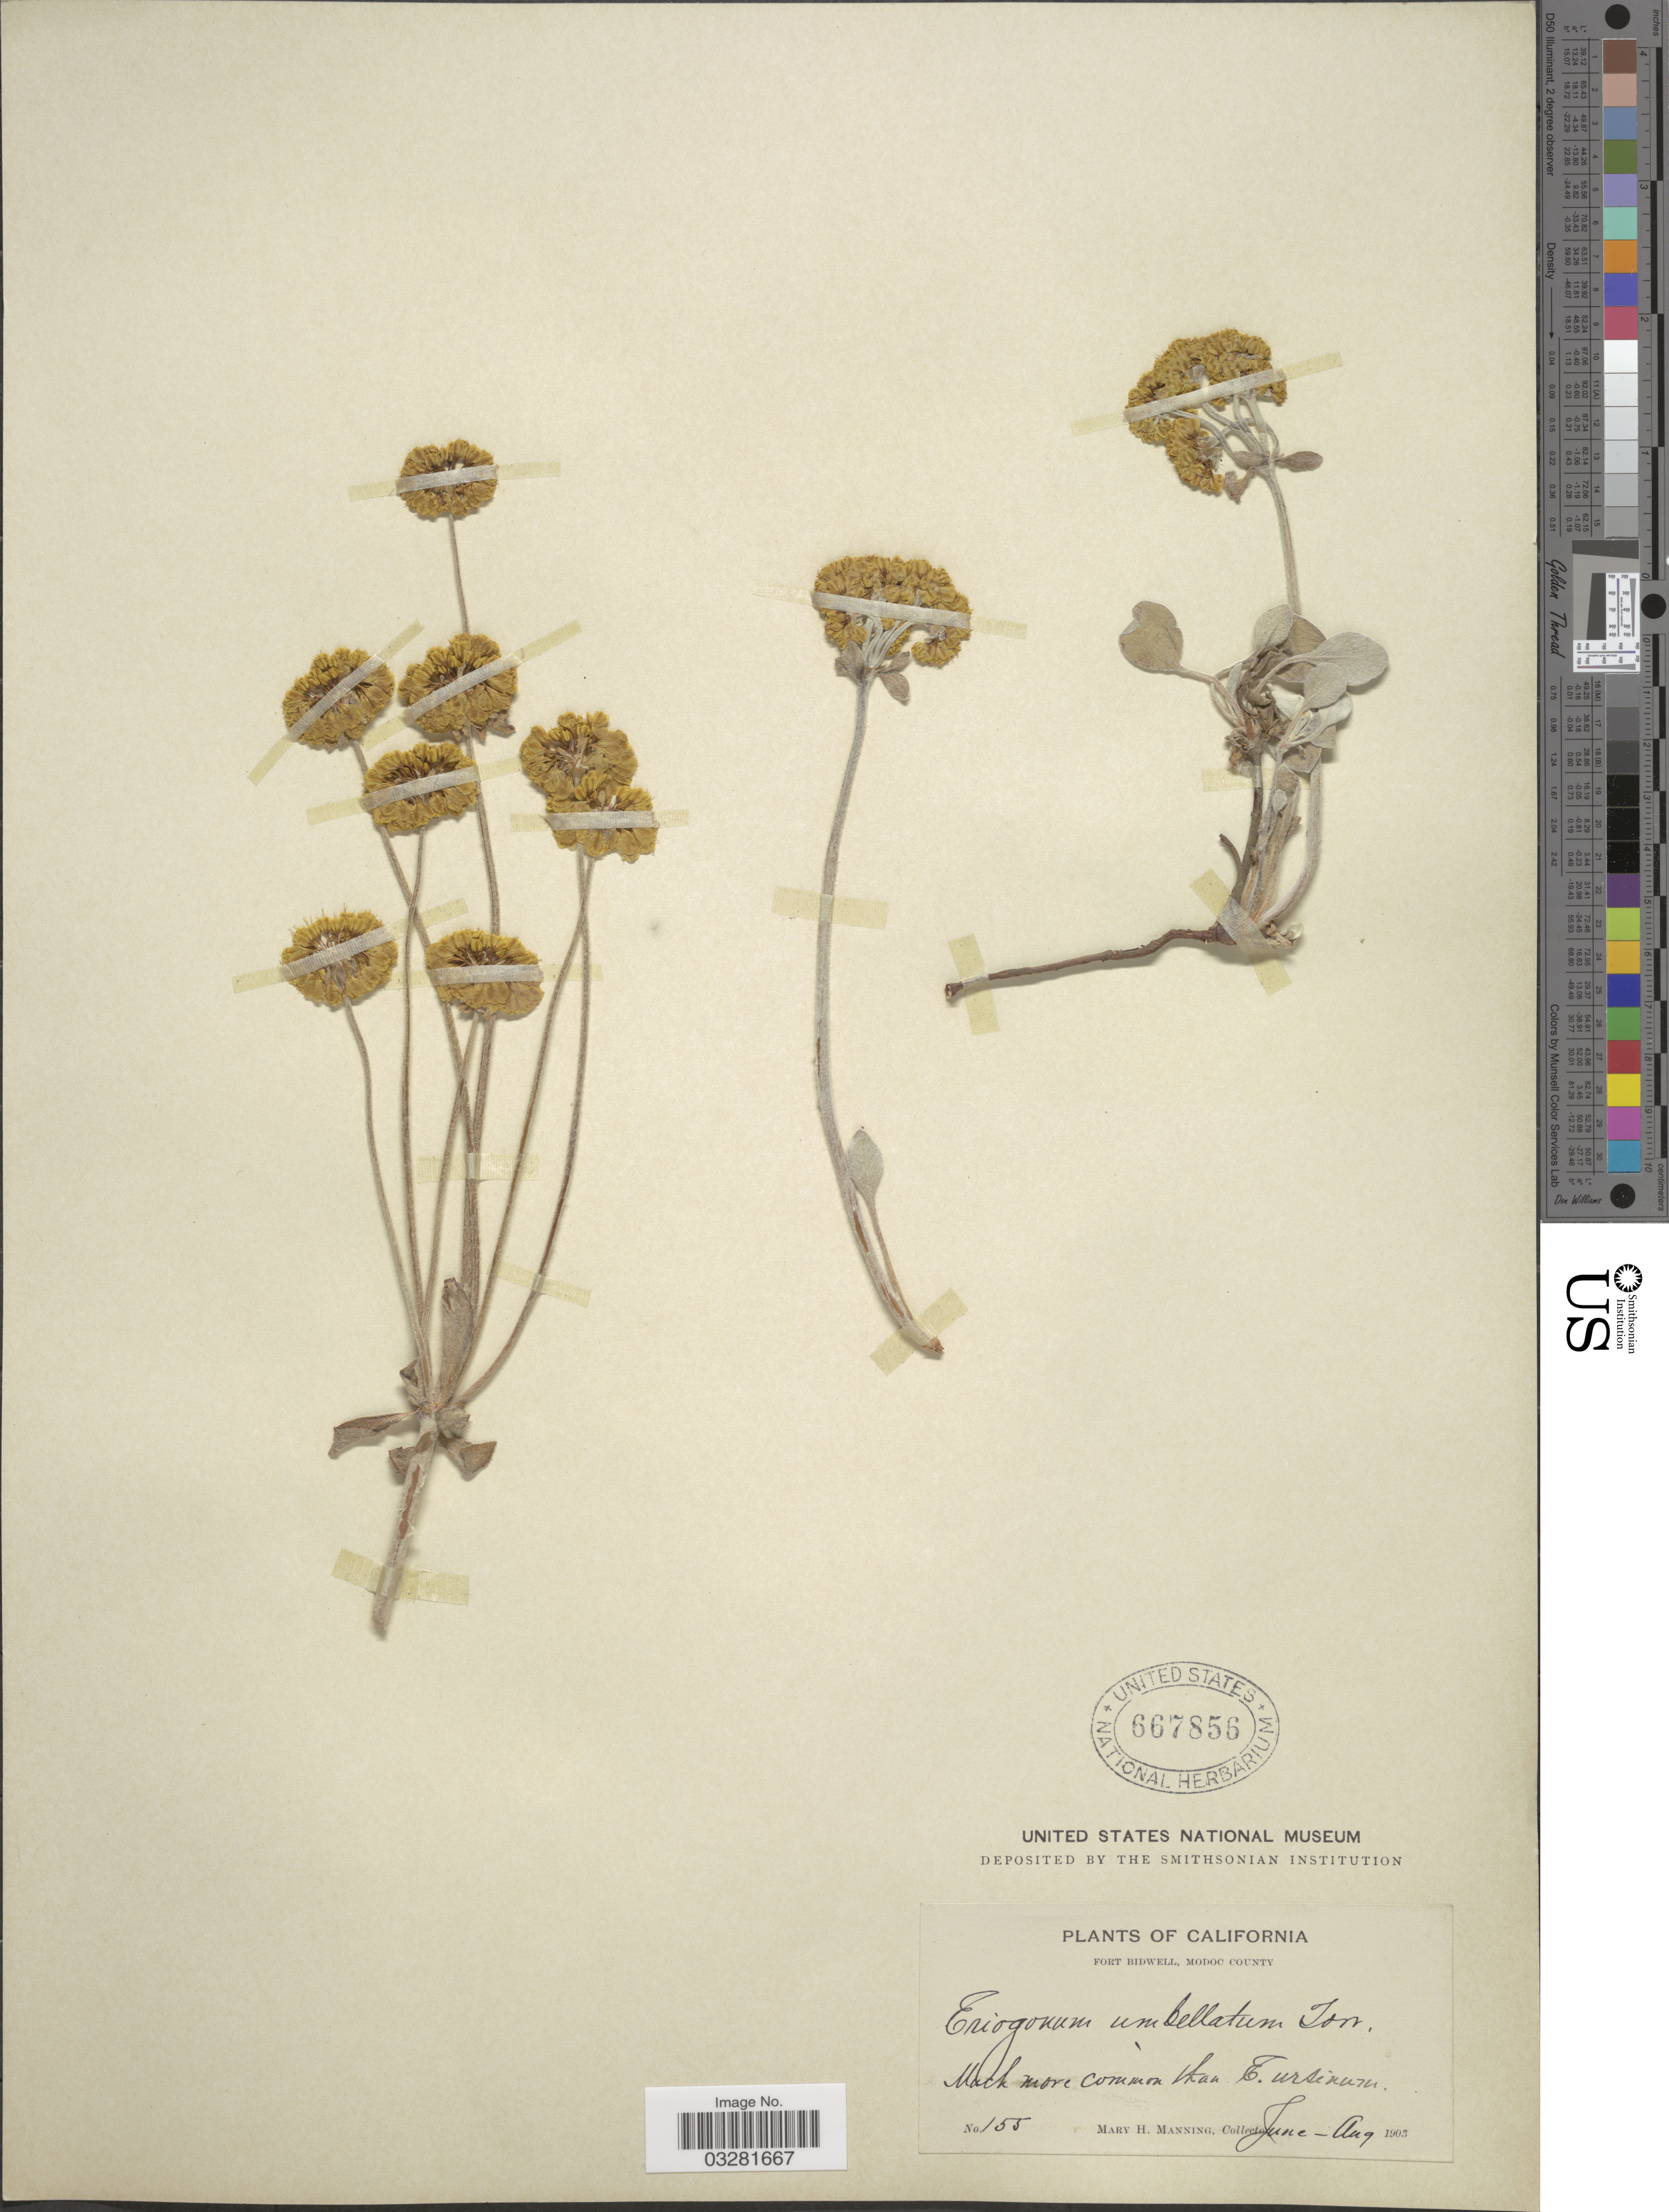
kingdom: Plantae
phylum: Tracheophyta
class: Magnoliopsida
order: Caryophyllales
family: Polygonaceae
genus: Eriogonum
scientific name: Eriogonum umbellatum var. polyanthum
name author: Torr.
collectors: M. Manning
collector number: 155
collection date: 1903-06/1903-08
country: United States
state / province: California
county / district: Modoc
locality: Fort Bidwell, Modoc County.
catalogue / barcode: US 667856